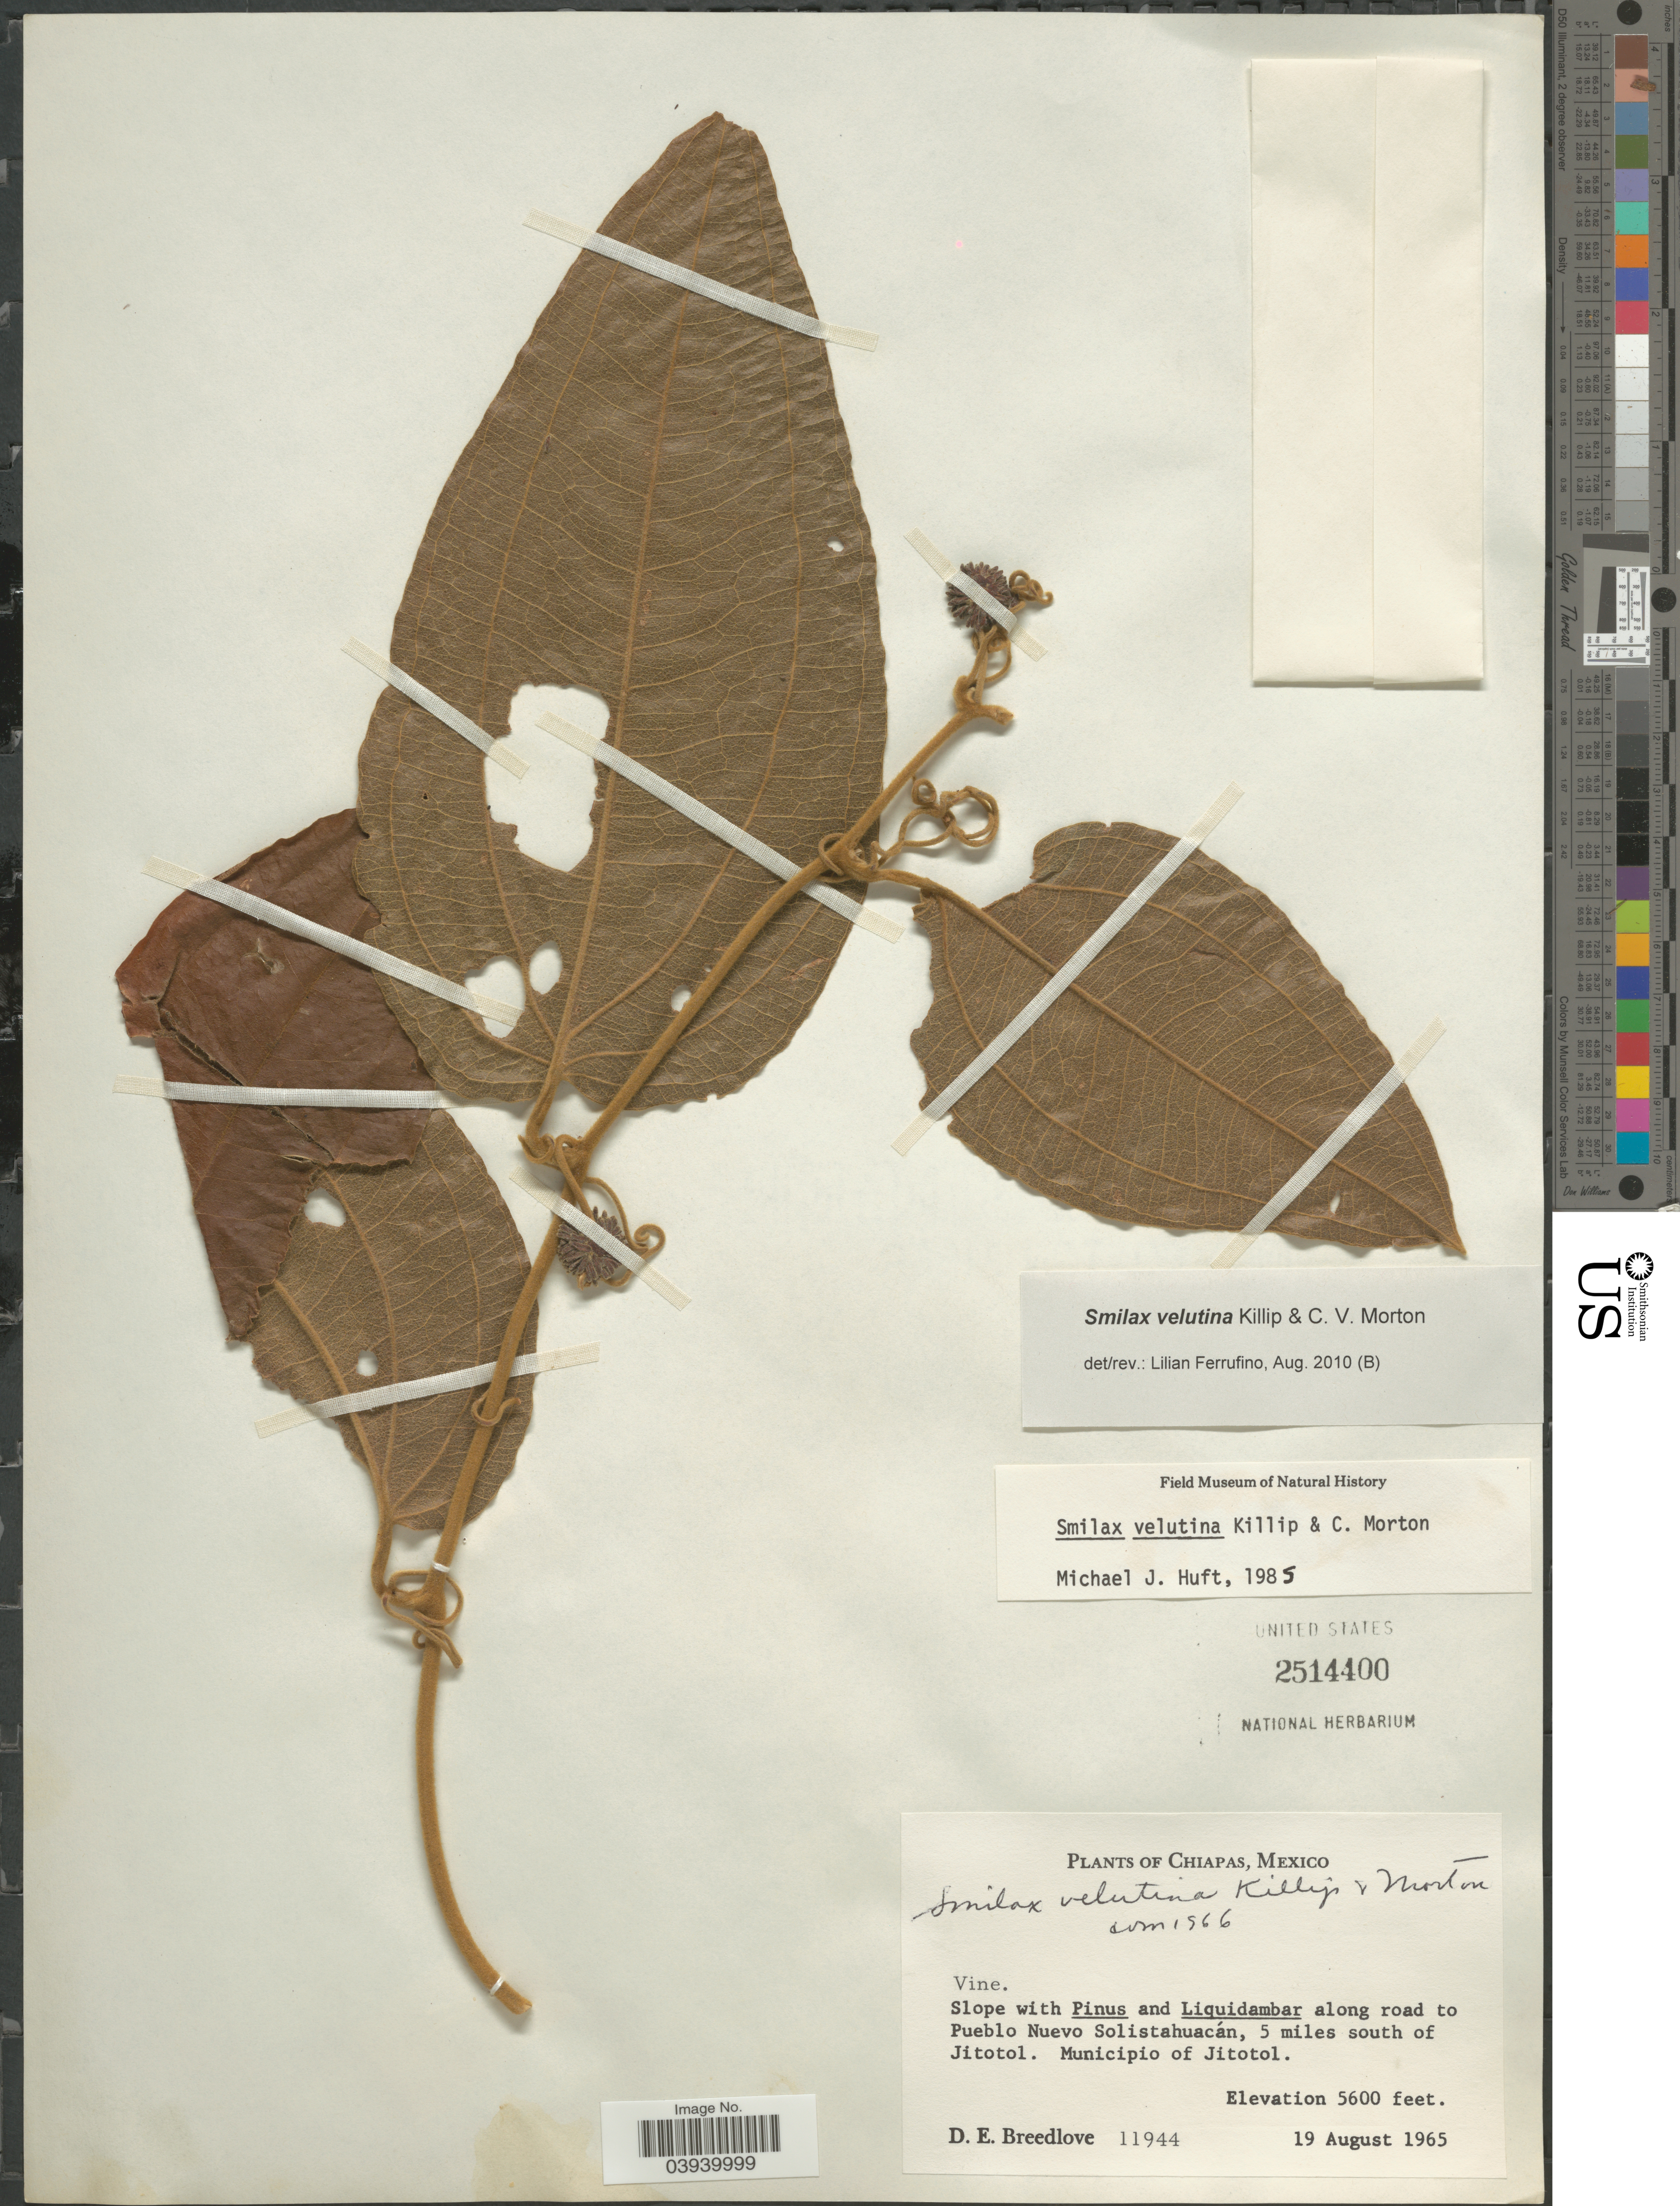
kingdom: Plantae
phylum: Tracheophyta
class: Liliopsida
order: Liliales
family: Smilacaceae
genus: Smilax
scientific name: Smilax velutina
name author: Killip & C.V. Morton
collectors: D. E. Breedlove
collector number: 11944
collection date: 1965-08-19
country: Mexico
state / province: Chiapas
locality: Slope along road to Pueblo Nuevo Solistahuacán, 5 miles south of Jitotol. Municipio of Jitotol.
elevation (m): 1707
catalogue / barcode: US 2514400